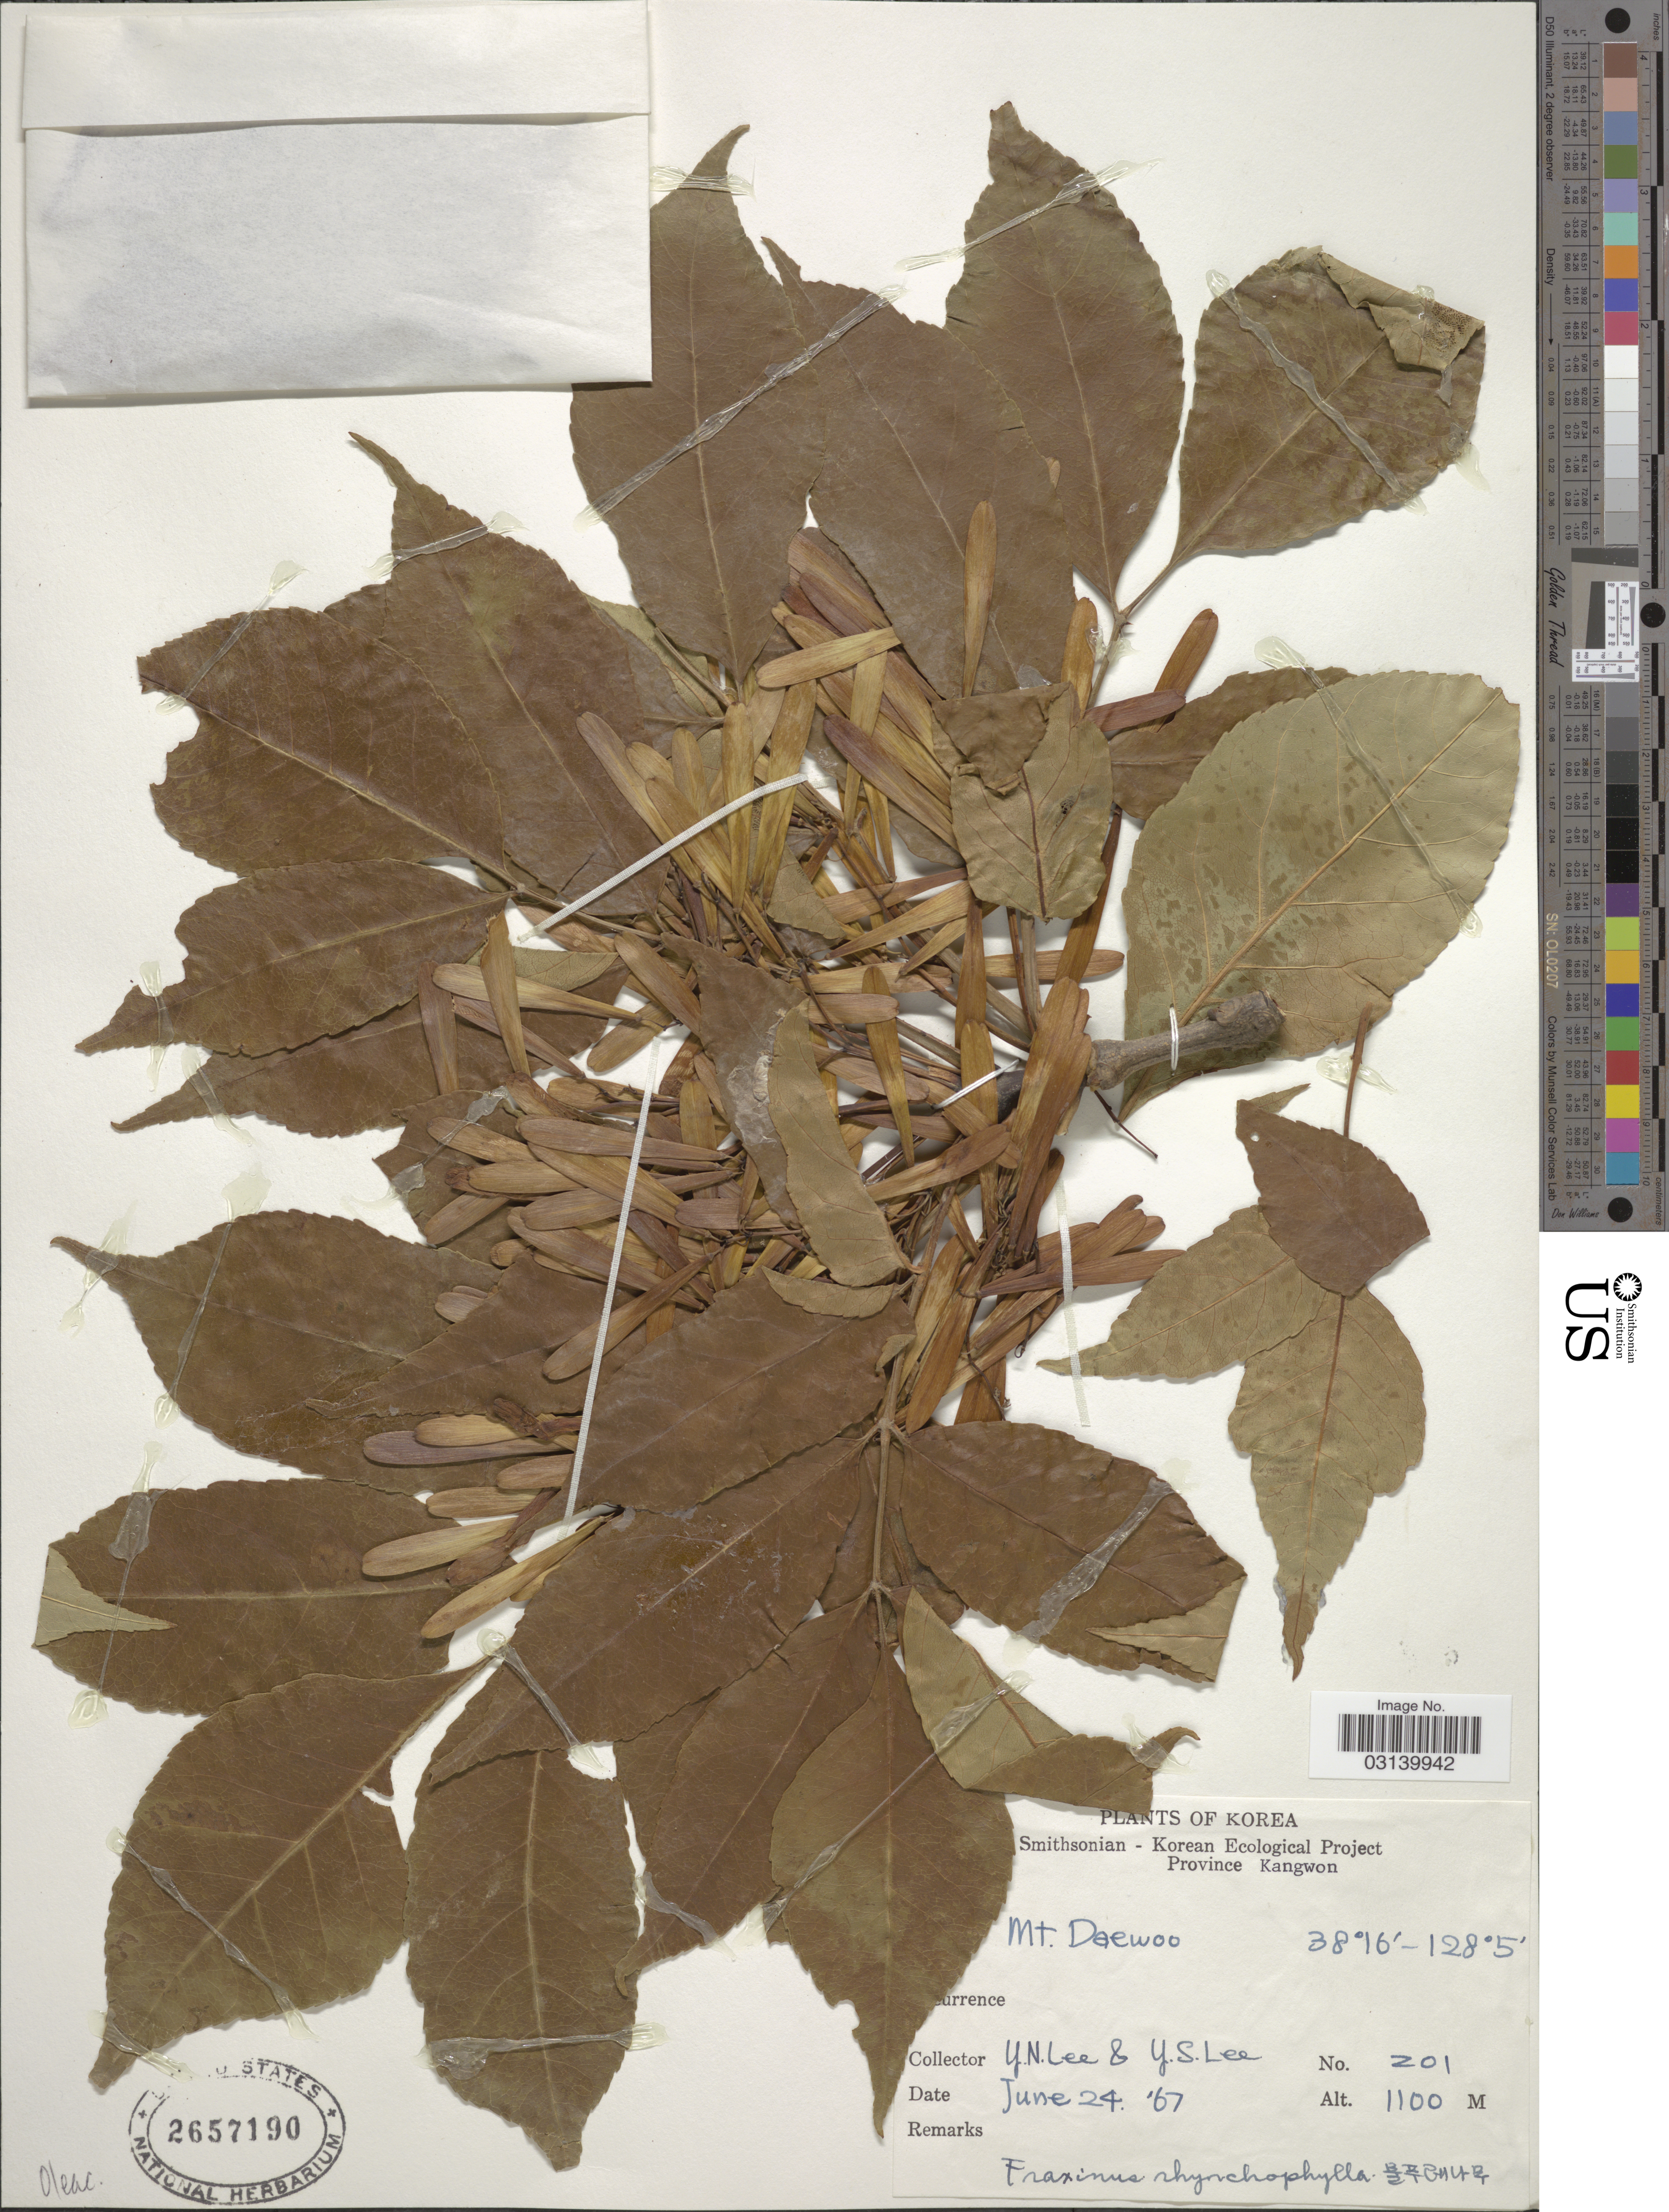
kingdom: Plantae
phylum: Tracheophyta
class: Magnoliopsida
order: Lamiales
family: Oleaceae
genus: Fraxinus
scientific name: Fraxinus rhynchophylla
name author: Hance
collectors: Y. N. Lee & Y. S. Lee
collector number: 201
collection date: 1967-06-24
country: South Korea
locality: Mt. Daewoo.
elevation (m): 1100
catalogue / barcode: US 2657190